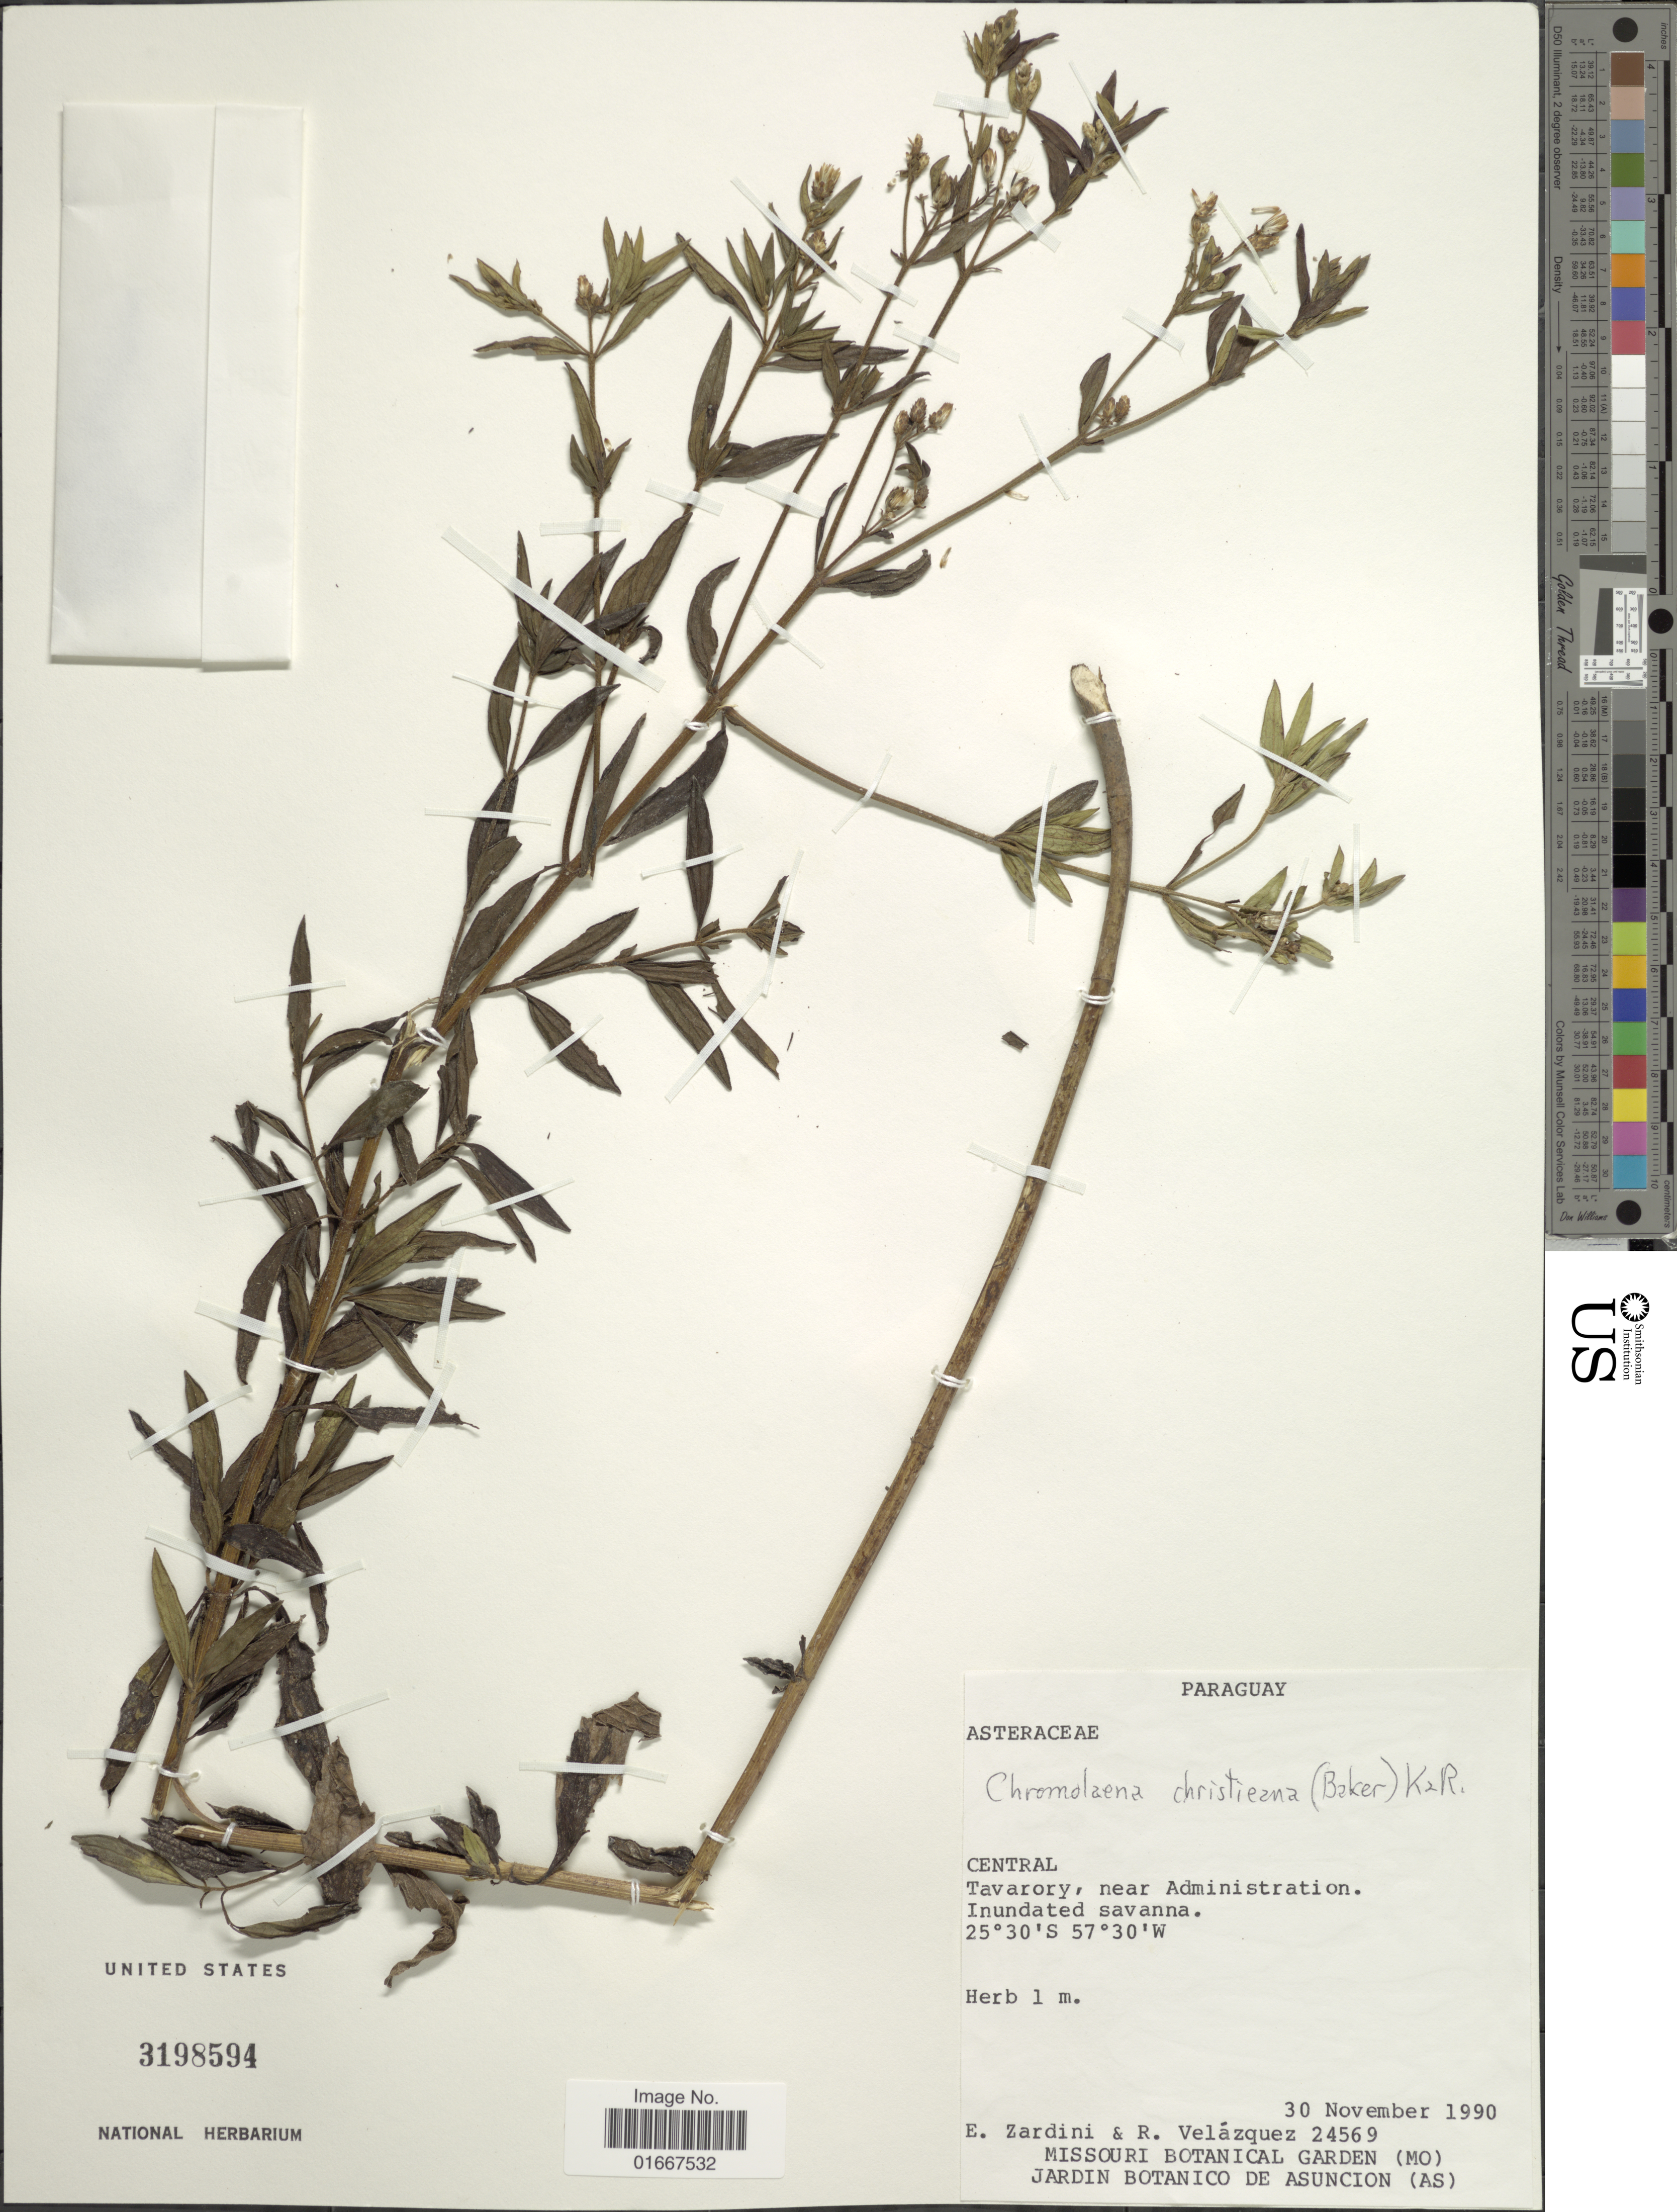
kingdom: Plantae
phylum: Tracheophyta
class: Magnoliopsida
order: Asterales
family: Asteraceae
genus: Chromolaena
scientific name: Chromolaena christieana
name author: (Baker) R.M. King & H. Rob.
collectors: E. M. Zardini & R. Velázquez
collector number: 24569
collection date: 1990-11-30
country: Paraguay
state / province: Central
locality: Travarory. near Administration. Inundates savanna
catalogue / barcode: US 3198594